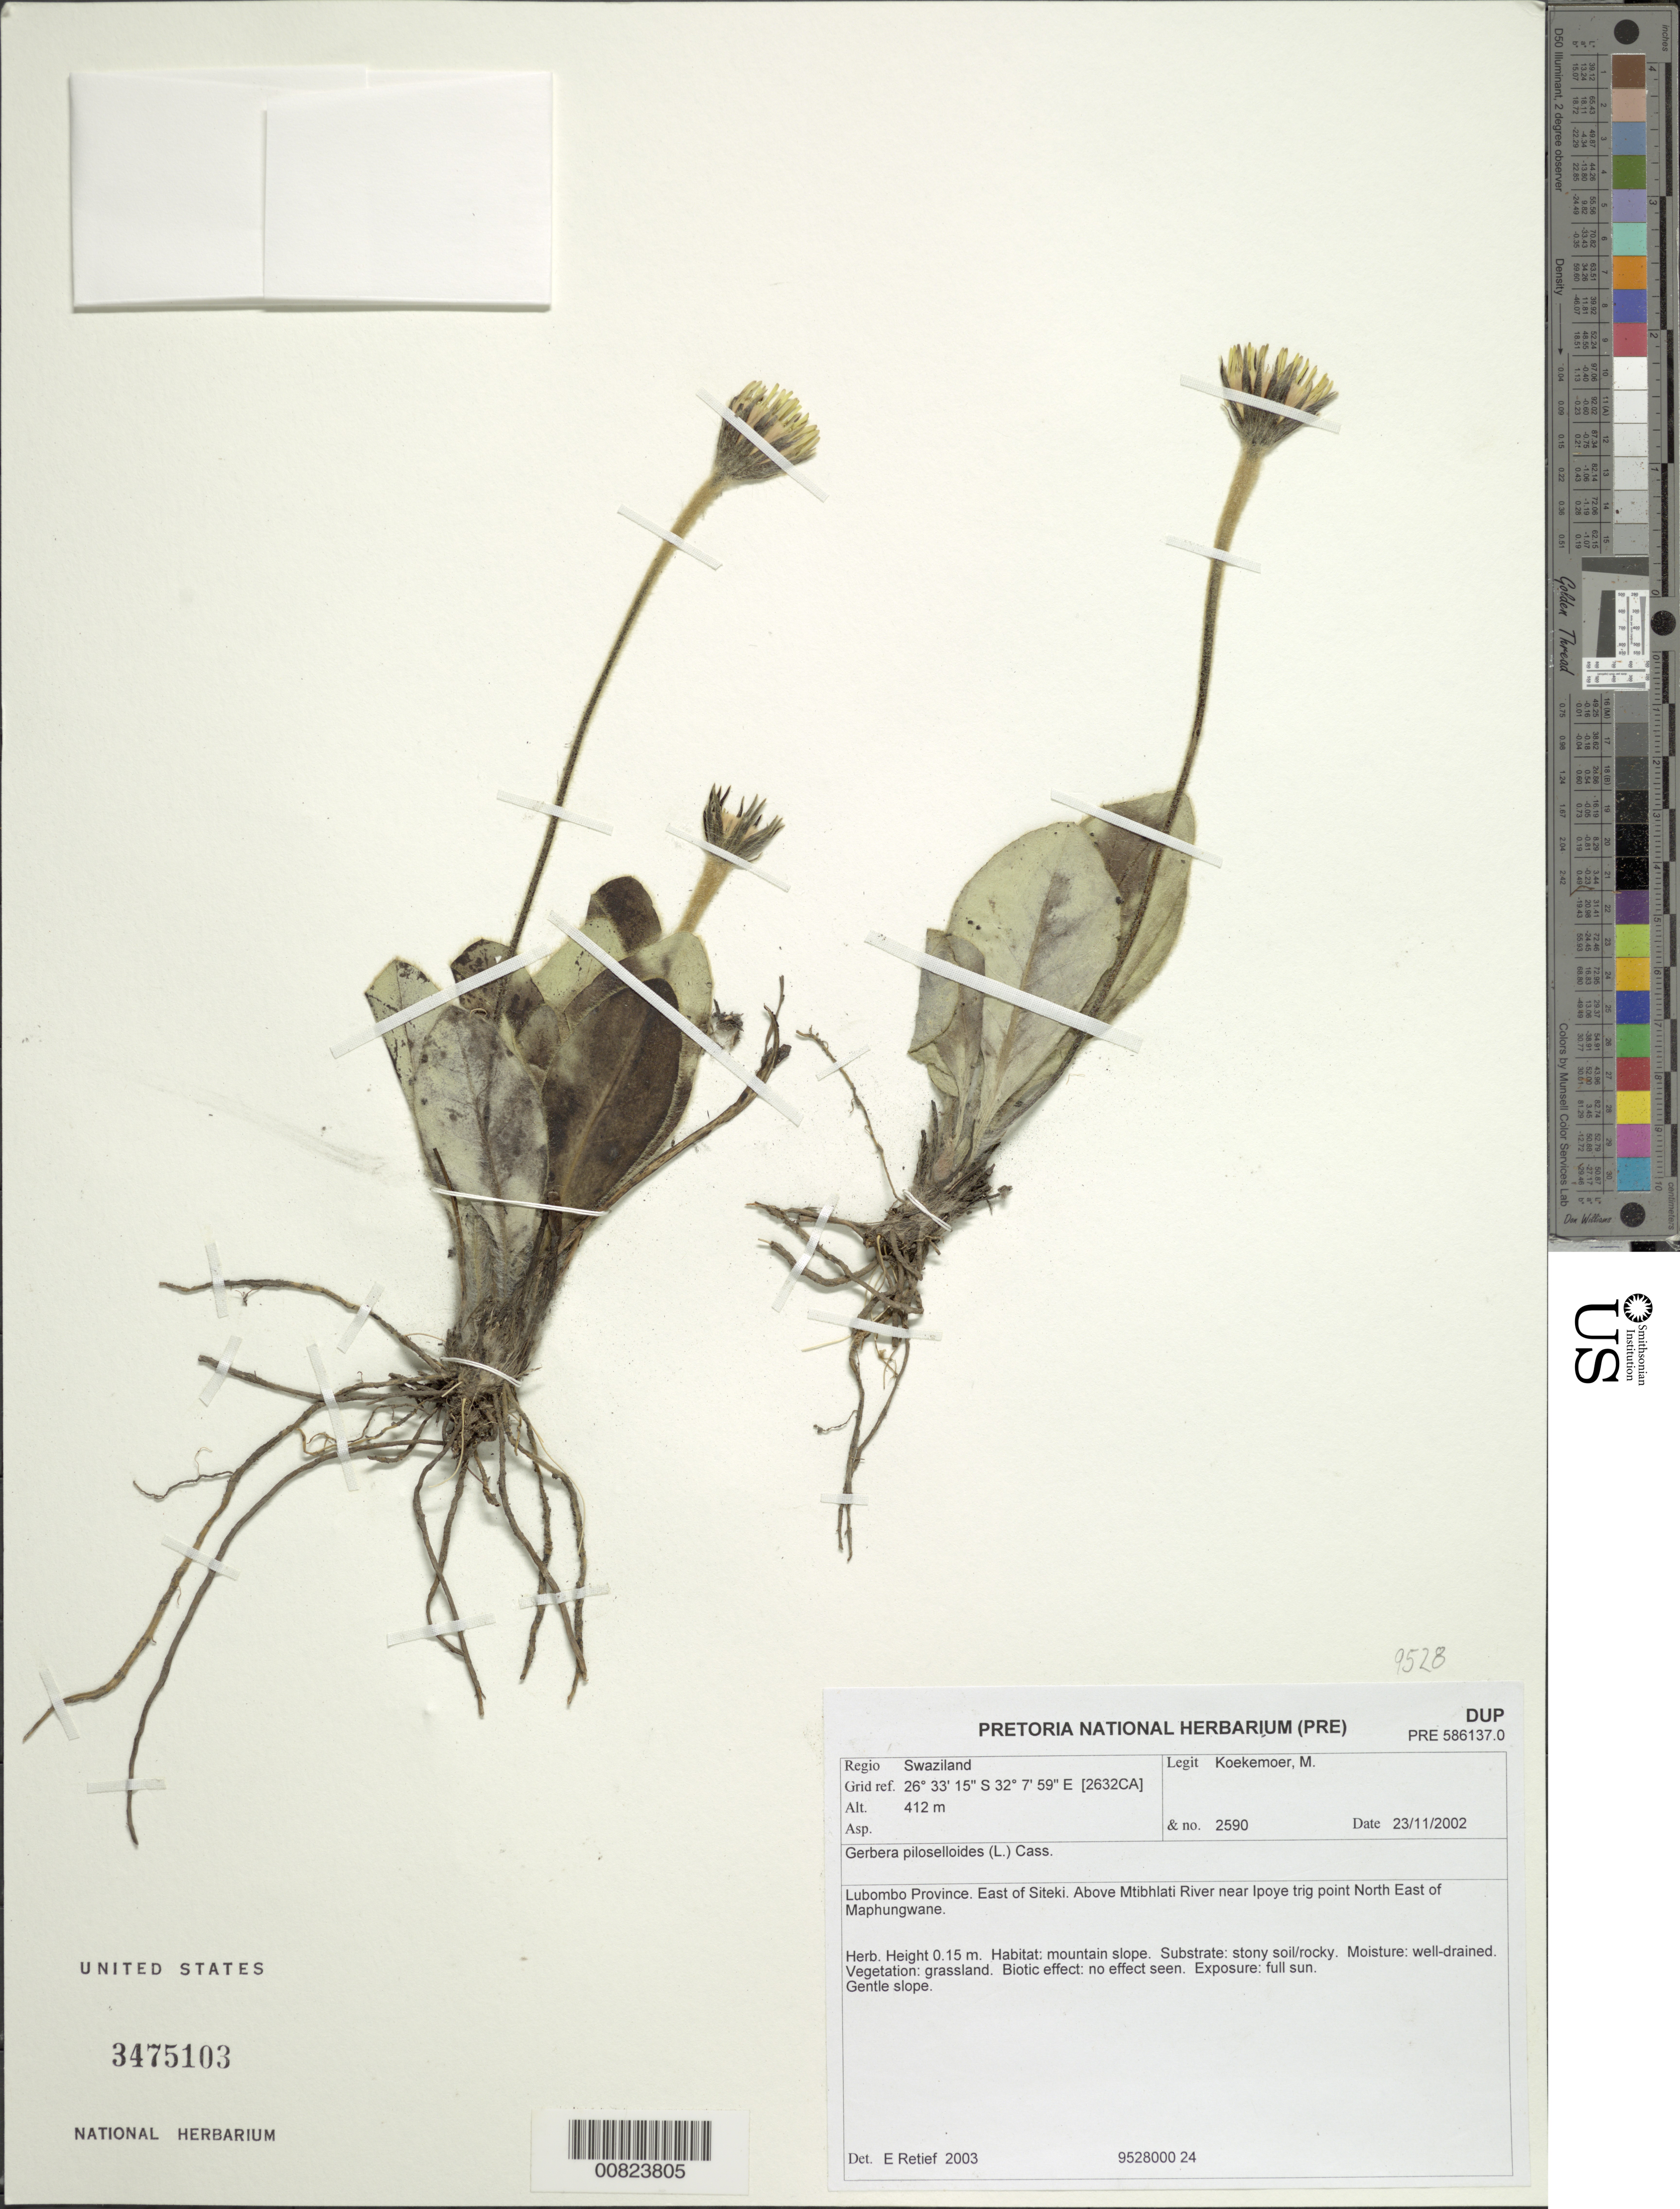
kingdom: Plantae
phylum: Tracheophyta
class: Magnoliopsida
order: Asterales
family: Asteraceae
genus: Gerbera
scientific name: Gerbera piloselloides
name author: (L.) Cass.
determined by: Retief, E.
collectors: M. Koekemoer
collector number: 2590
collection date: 2002-11-23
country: Eswatini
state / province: Lubombo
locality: E of Siteki, above Mtibhlati River, near Ipoye trig point, NE of Maphungwane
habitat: Mountain slope, stony soil/rocky, well-drained, grassland, full sun, gentle slope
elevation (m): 412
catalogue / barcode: US 3475103